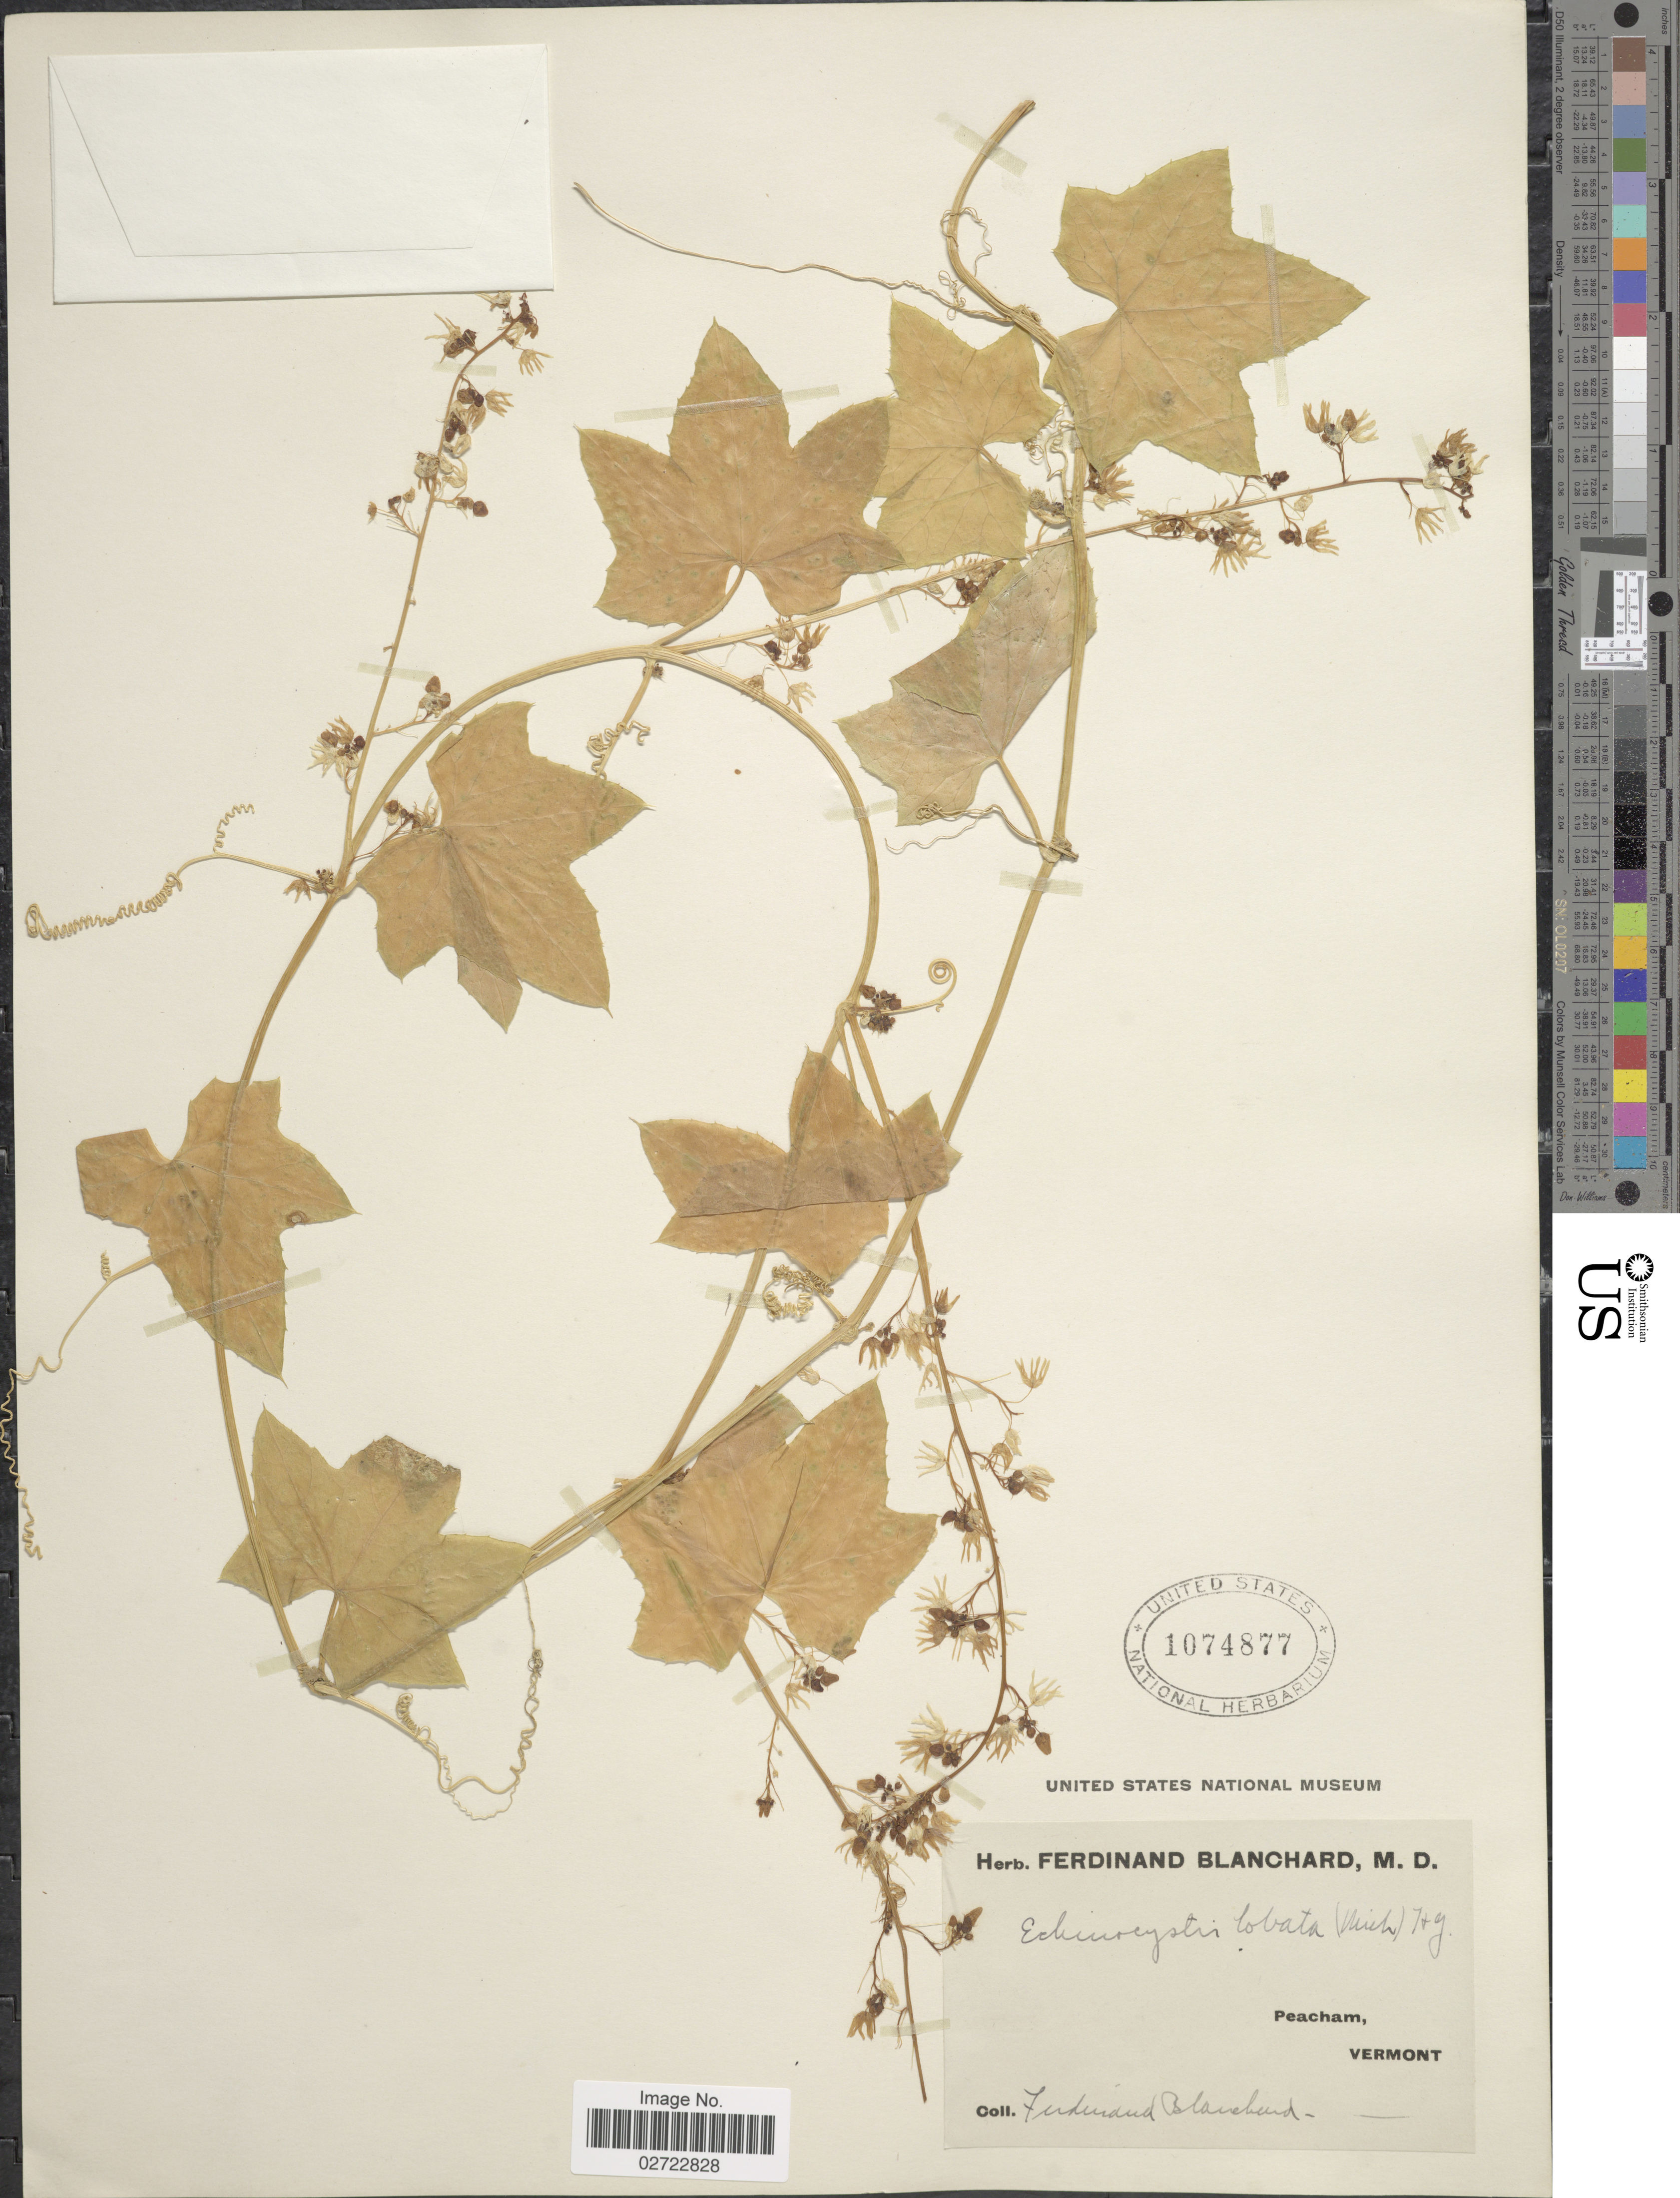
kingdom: Plantae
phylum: Tracheophyta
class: Magnoliopsida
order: Cucurbitales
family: Cucurbitaceae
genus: Echinocystis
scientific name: Echinocystis lobata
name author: (Michx.) Torr. & A. Gray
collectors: F. Blanchard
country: United States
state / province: Vermont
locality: Peacham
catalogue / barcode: US 1074877